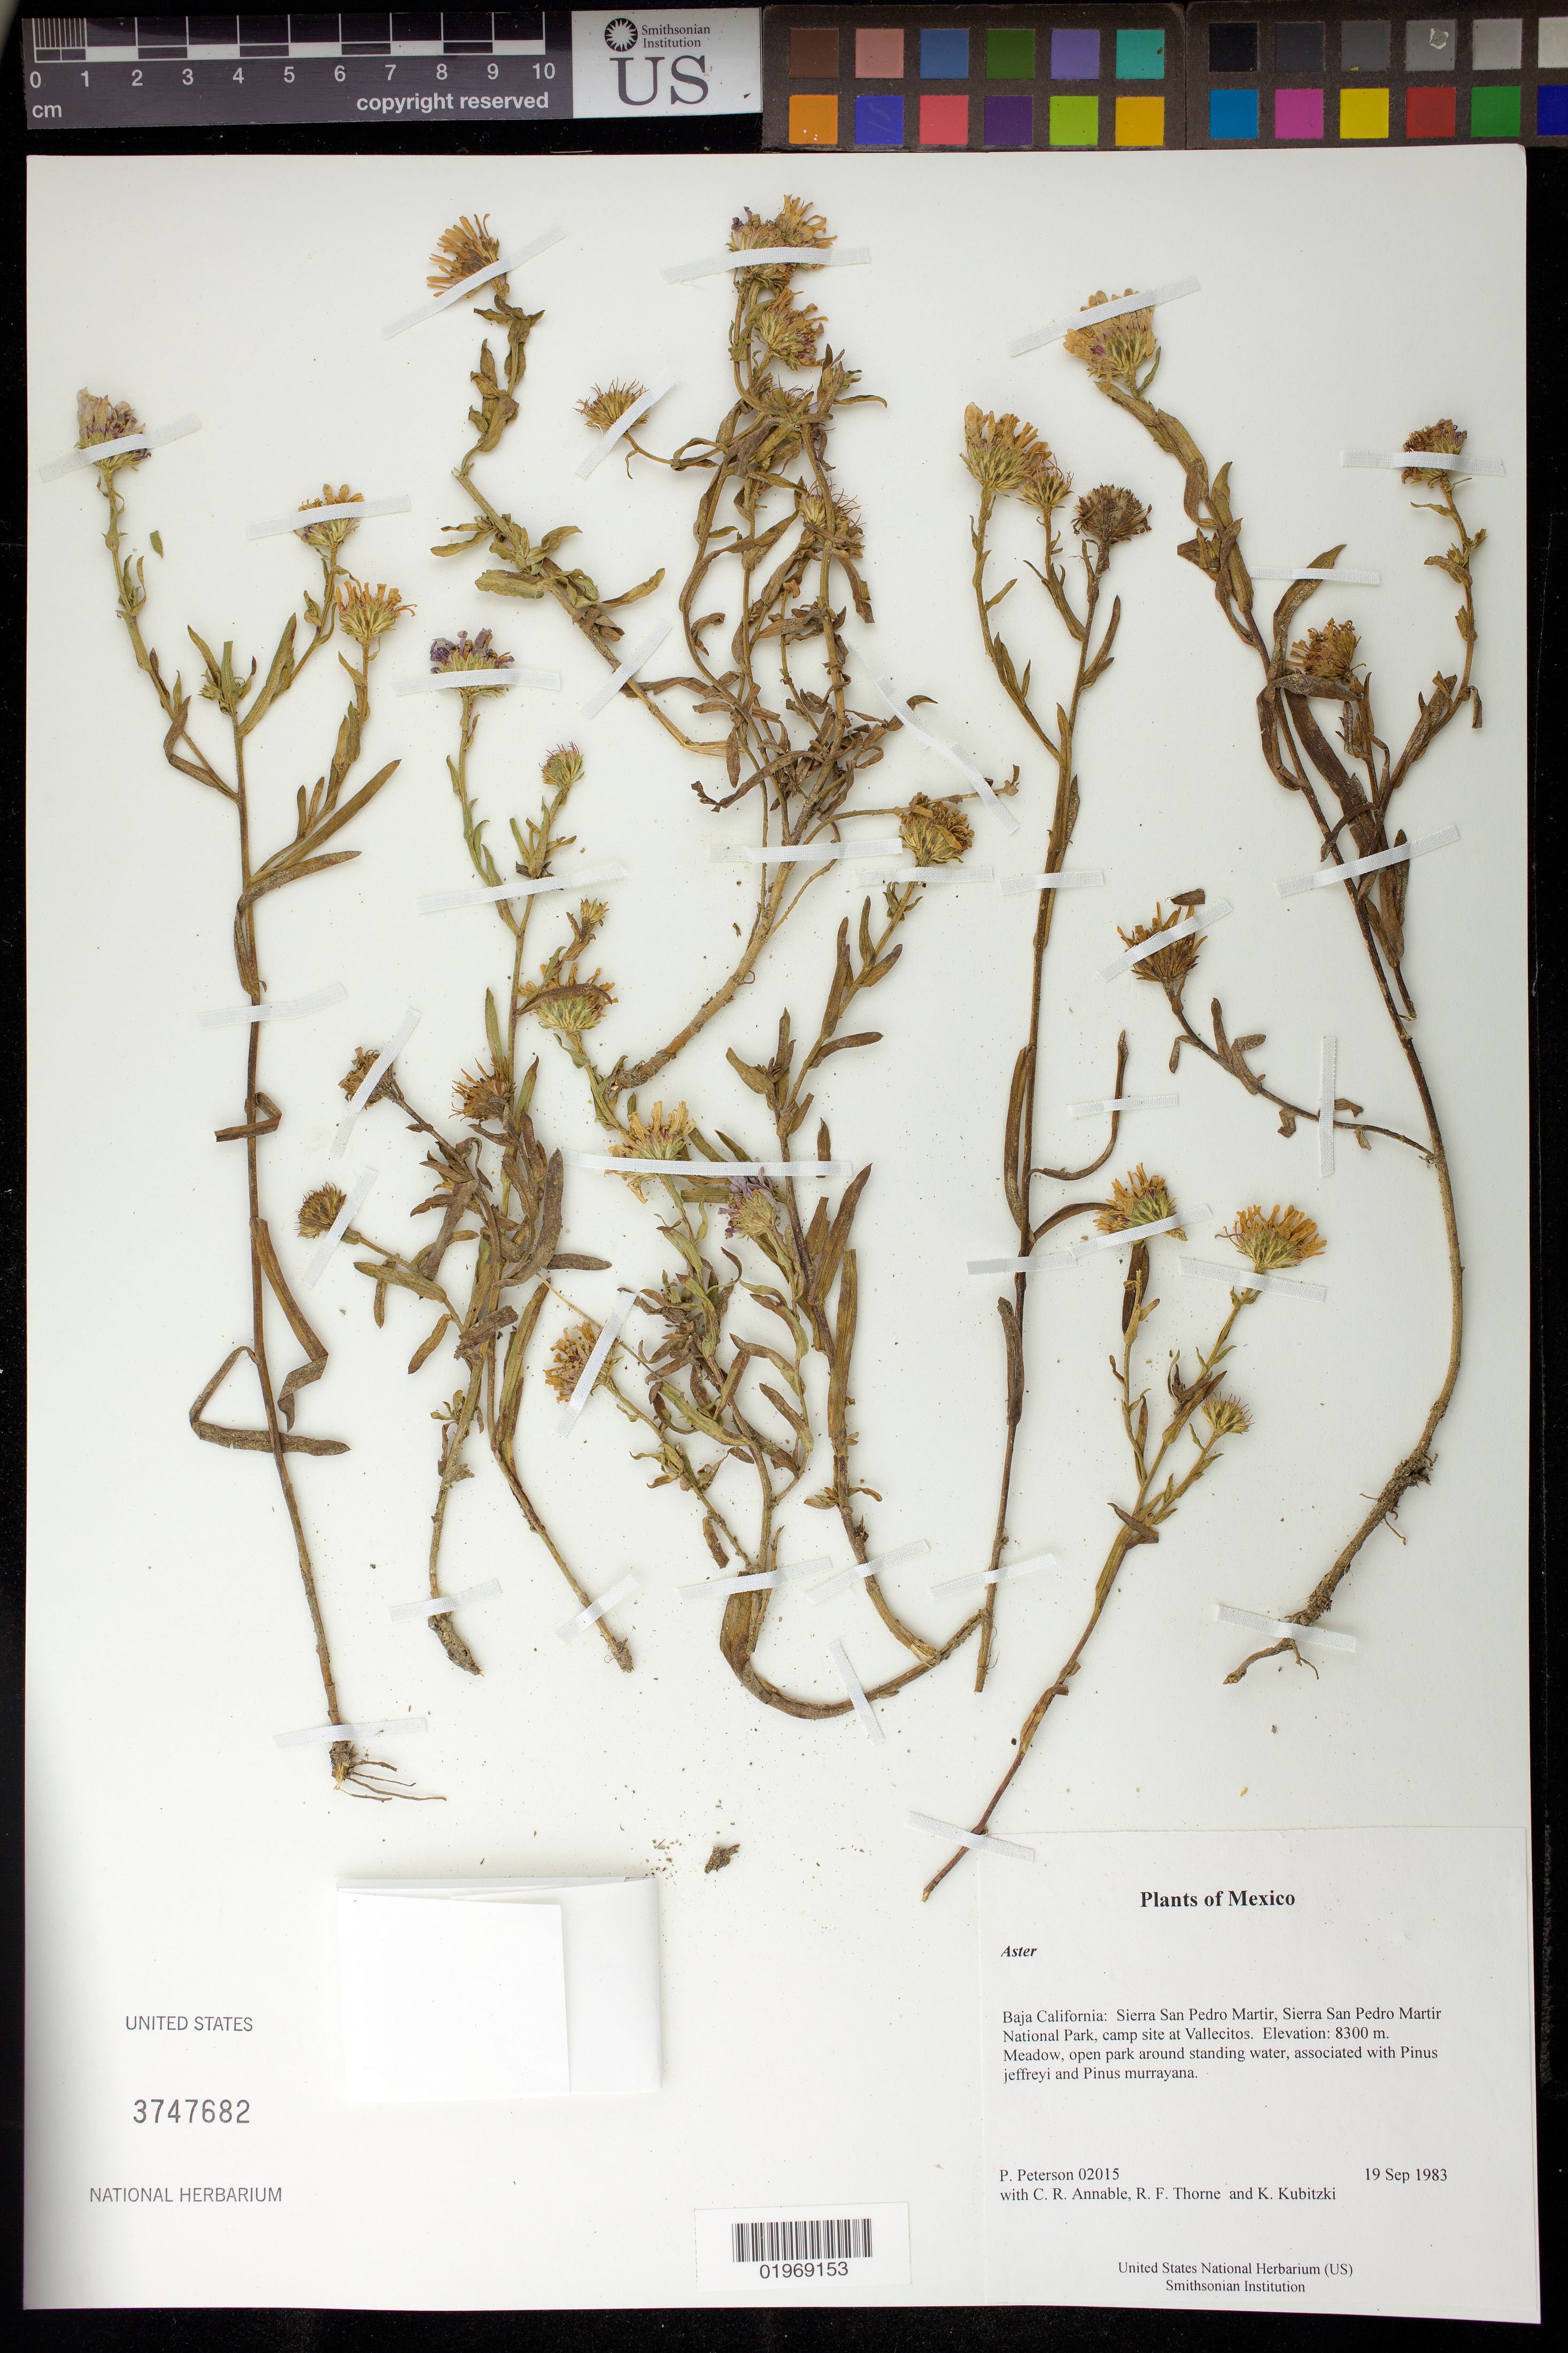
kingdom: Plantae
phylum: Tracheophyta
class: Magnoliopsida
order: Asterales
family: Asteraceae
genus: Aster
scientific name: Aster sp.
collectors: P. M. Peterson, C. R. Annable, R. F. Thorne & K. Kubitzki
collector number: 02015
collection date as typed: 19 Sep 1983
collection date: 1983-09-19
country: Mexico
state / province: Baja California Norte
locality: Sierra San Pedro Martir, Sierra San Pedro Martir National Park, camp site at Vallecitos.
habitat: Meadow, open park around standing water, associated with Pinus jeffreyi and Pinus murrayana.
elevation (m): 8300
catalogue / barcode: US 3747682